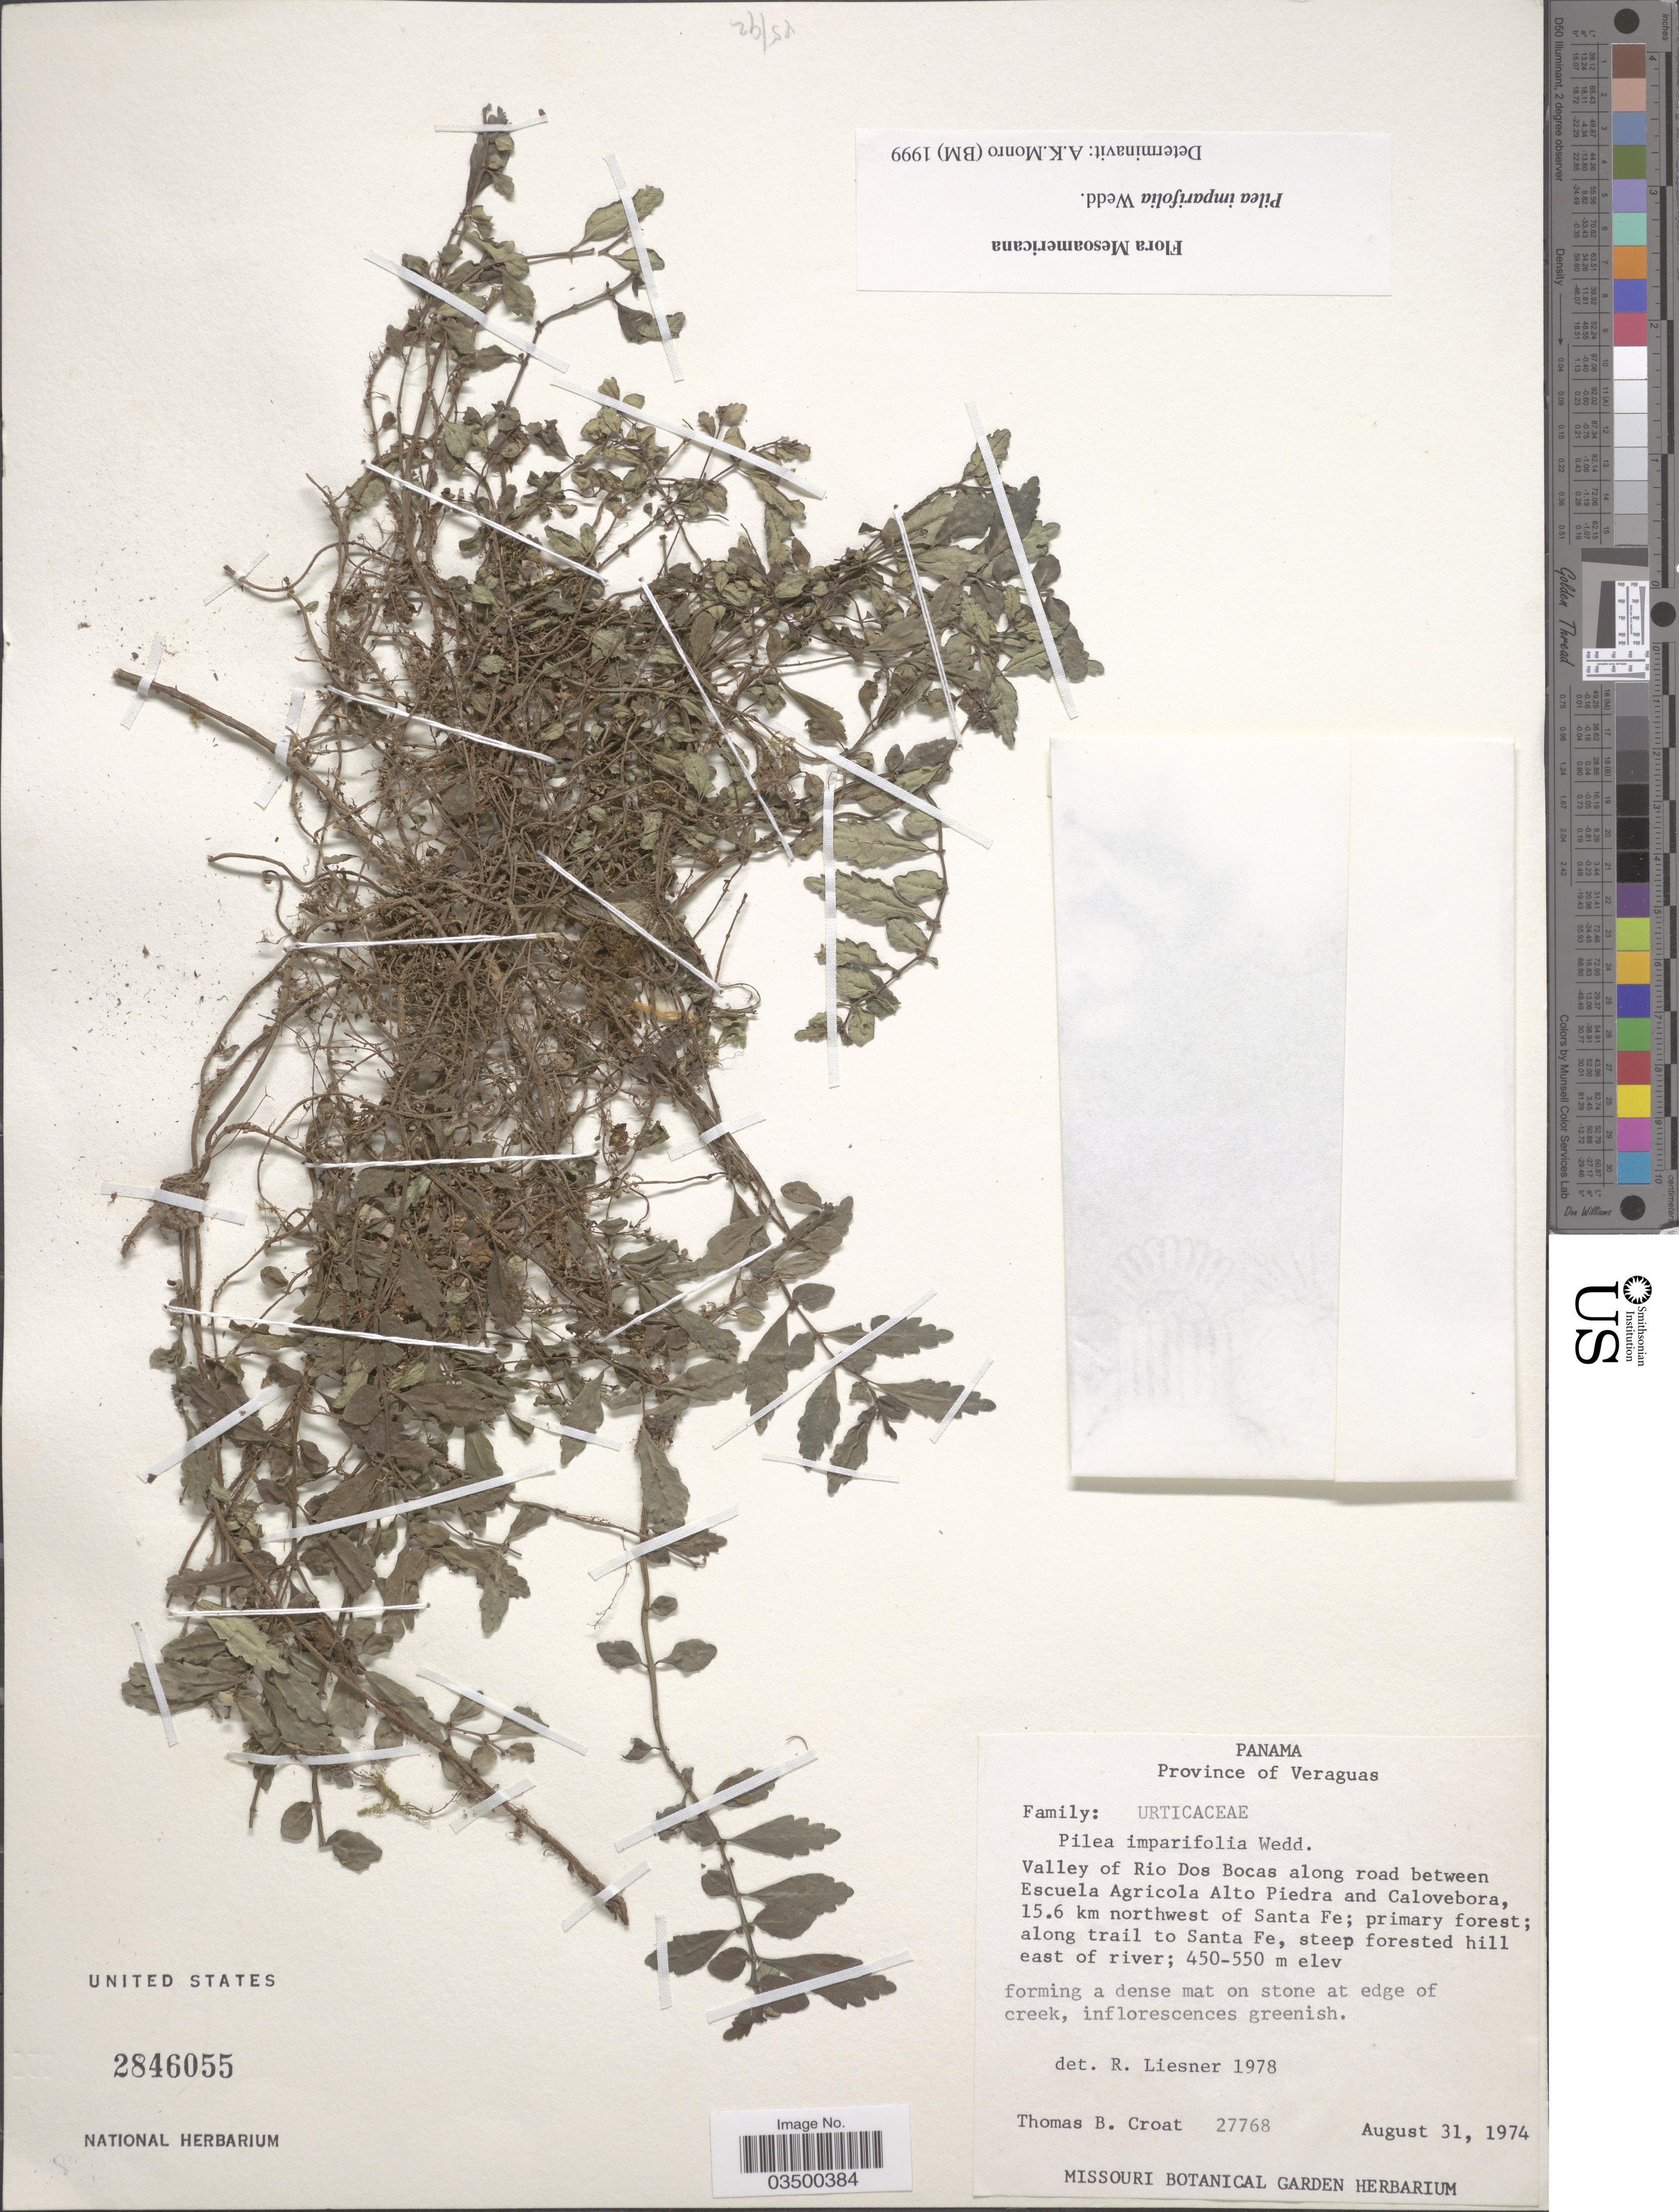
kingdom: Plantae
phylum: Tracheophyta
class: Magnoliopsida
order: Rosales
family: Urticaceae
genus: Pilea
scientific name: Pilea imparifolia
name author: Wedd.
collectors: T. B. Croat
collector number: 27768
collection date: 1974-08-31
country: Panama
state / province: Veraguas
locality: Valley of Rio Dos Bocas along road between Escuela Agricola Alto Piedra and Calovebora, 15.6 km northwest of Santa Fe; along trail to Santa Fe, steep forested hill east of river.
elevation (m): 450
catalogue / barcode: US 2846055